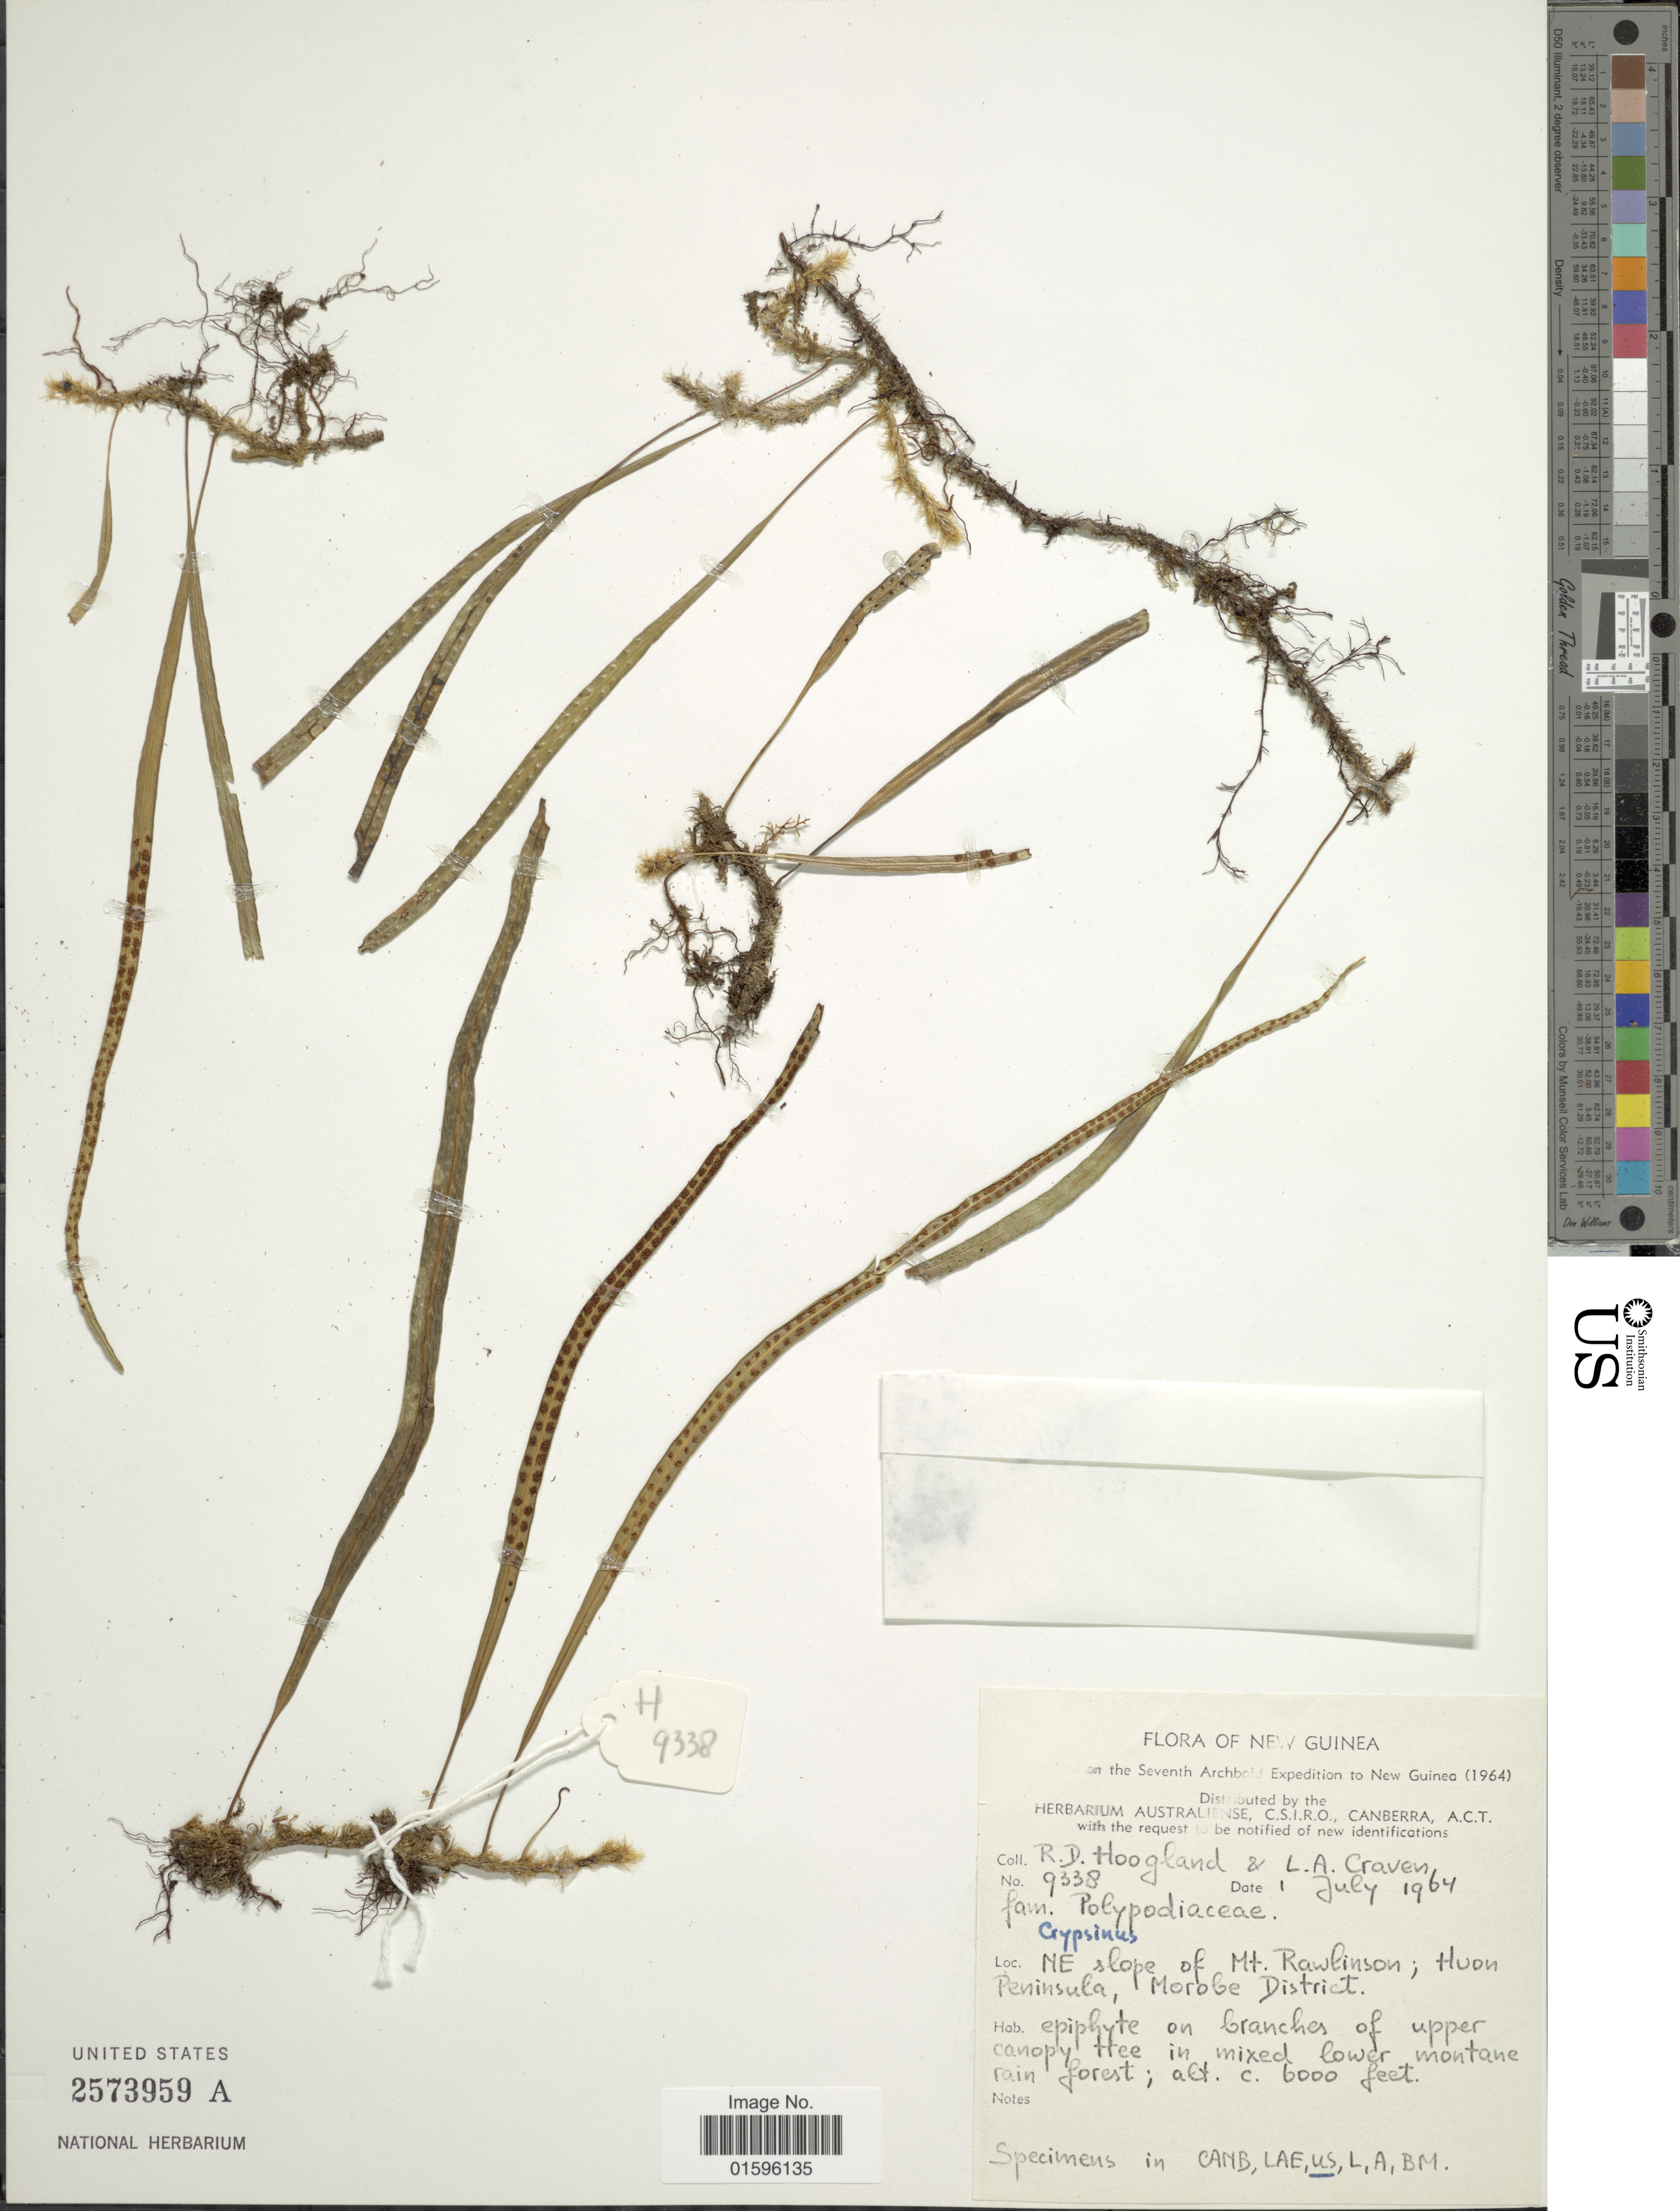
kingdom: Plantae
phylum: Tracheophyta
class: Polypodiopsida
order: Polypodiales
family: Polypodiaceae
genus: Polypodium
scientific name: Polypodium sp.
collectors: R. D. Hoogland & L. A. Craven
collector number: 9338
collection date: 1964-07-01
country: Papua New Guinea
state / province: Morobe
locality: New Guinea, NE slope of Mt. Rawlinson; Huon Peninsula, Morobe District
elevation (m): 1829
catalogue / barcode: US 2573959A